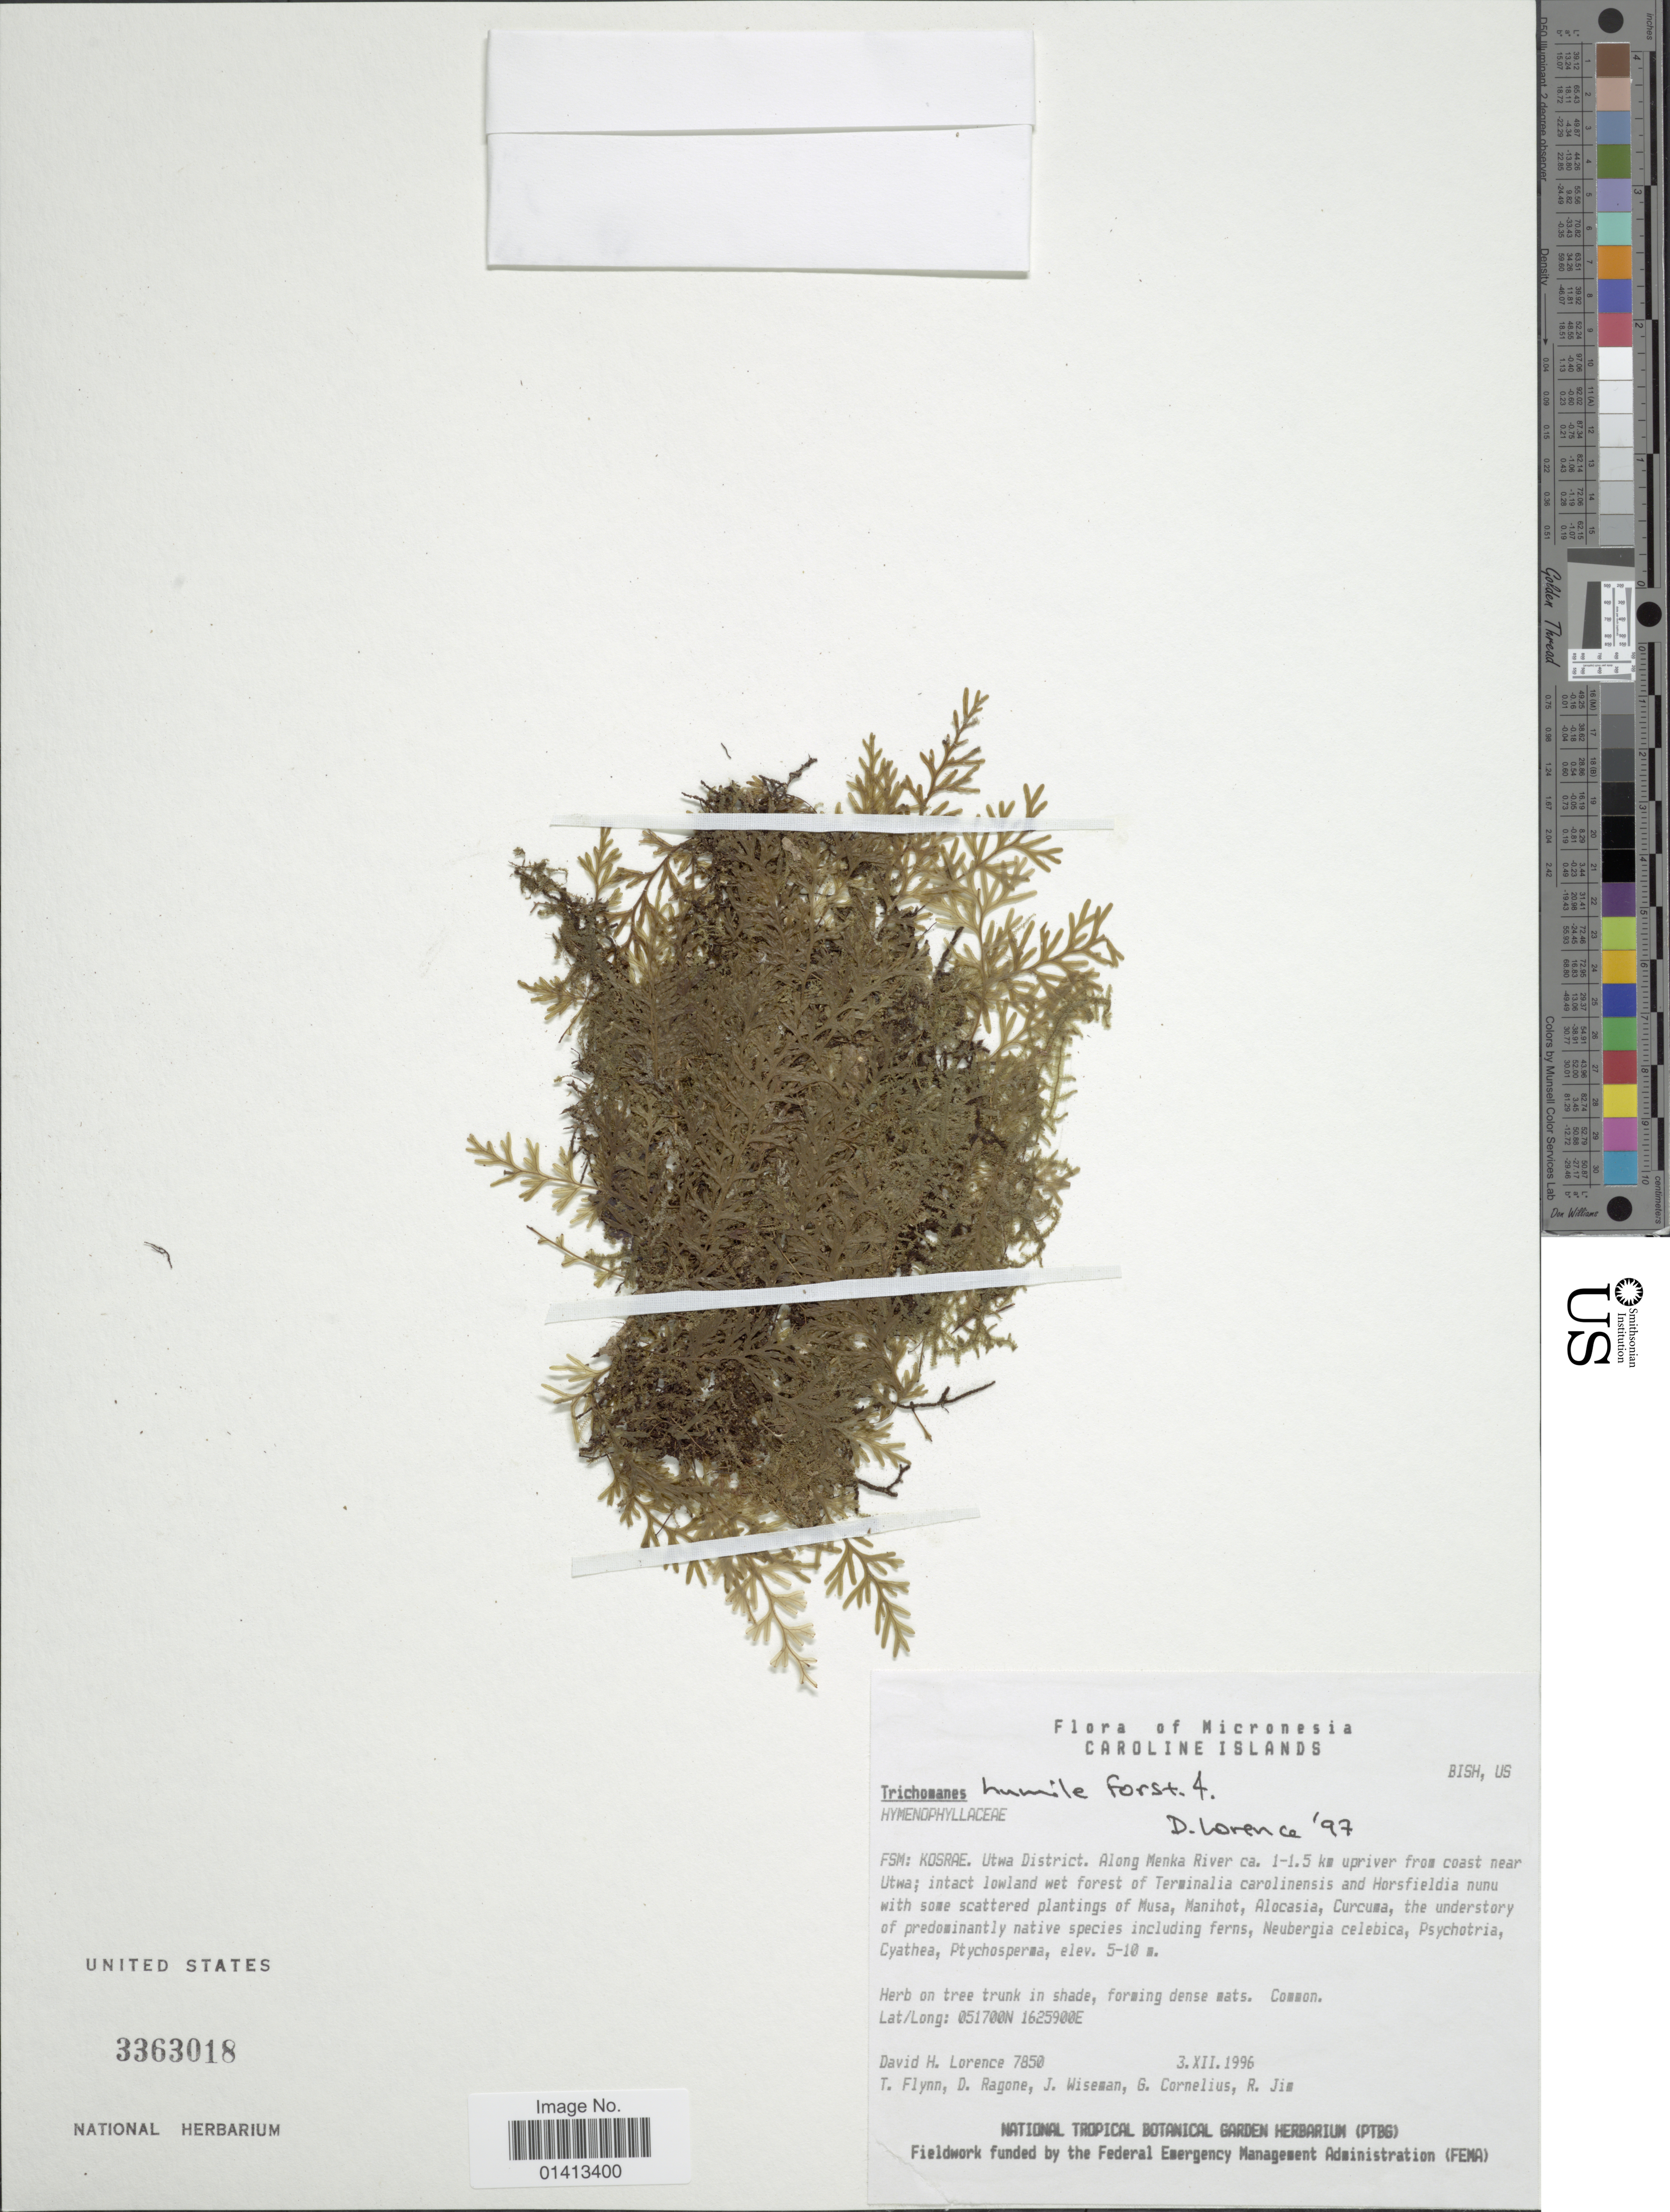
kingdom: Plantae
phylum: Tracheophyta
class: Polypodiopsida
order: Hymenophyllales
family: Hymenophyllaceae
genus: Crepidomanes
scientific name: Crepidomanes humilis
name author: (G. Forst.) Bosch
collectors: D. Lorence, T. Flynn, D. Ragone, J. Wiseman & et al.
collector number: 7850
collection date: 1996-12-03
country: Micronesia, Federated States of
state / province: Kosrae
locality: Utwa District. Along Menka River ca. 1-1.5 km upriver from coast near Utwa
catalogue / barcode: US 33630118